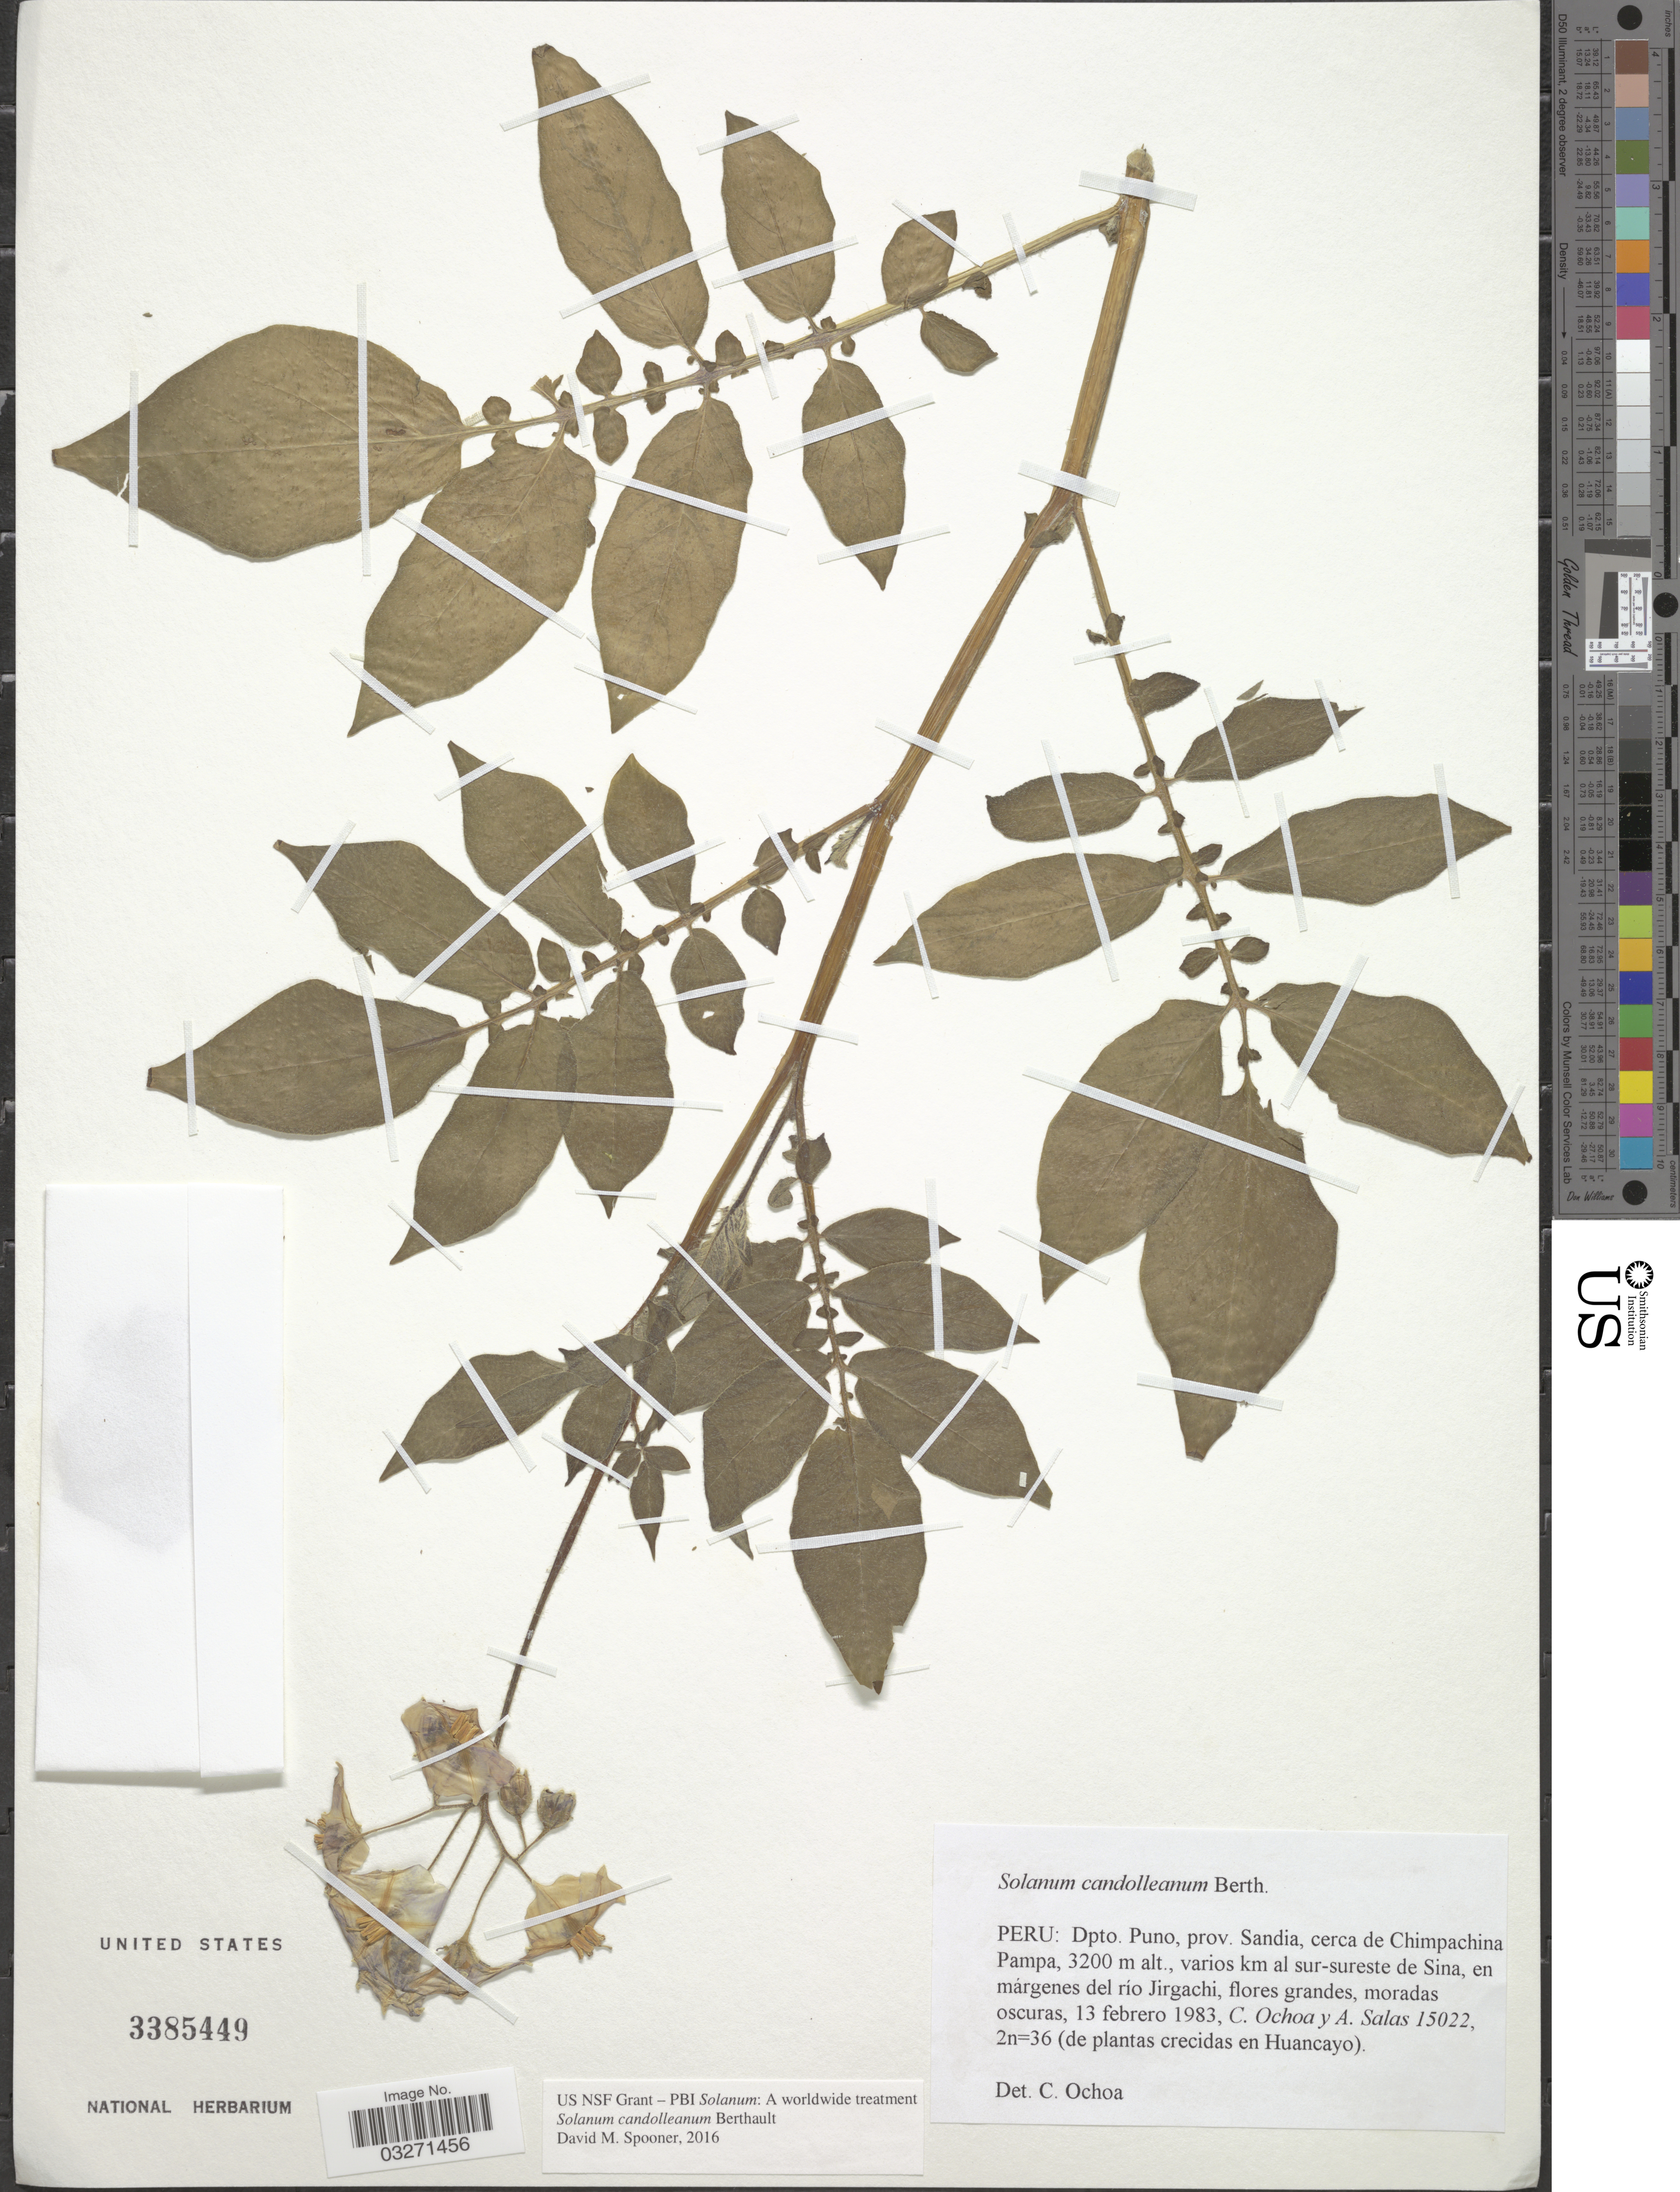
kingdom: Plantae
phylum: Tracheophyta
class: Magnoliopsida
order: Solanales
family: Solanaceae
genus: Solanum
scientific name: Solanum candolleanum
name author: Berthault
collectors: C. Ochoa & A. Salas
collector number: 15022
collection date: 1983-02-13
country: Peru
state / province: Puno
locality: Dpto. Puno, prov. Sandia, cerca de Chimpachina Pampa, varios km al sur-sureste de Sina, en márgenes del río Jirgachi.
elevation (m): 3200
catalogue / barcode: US 3385449